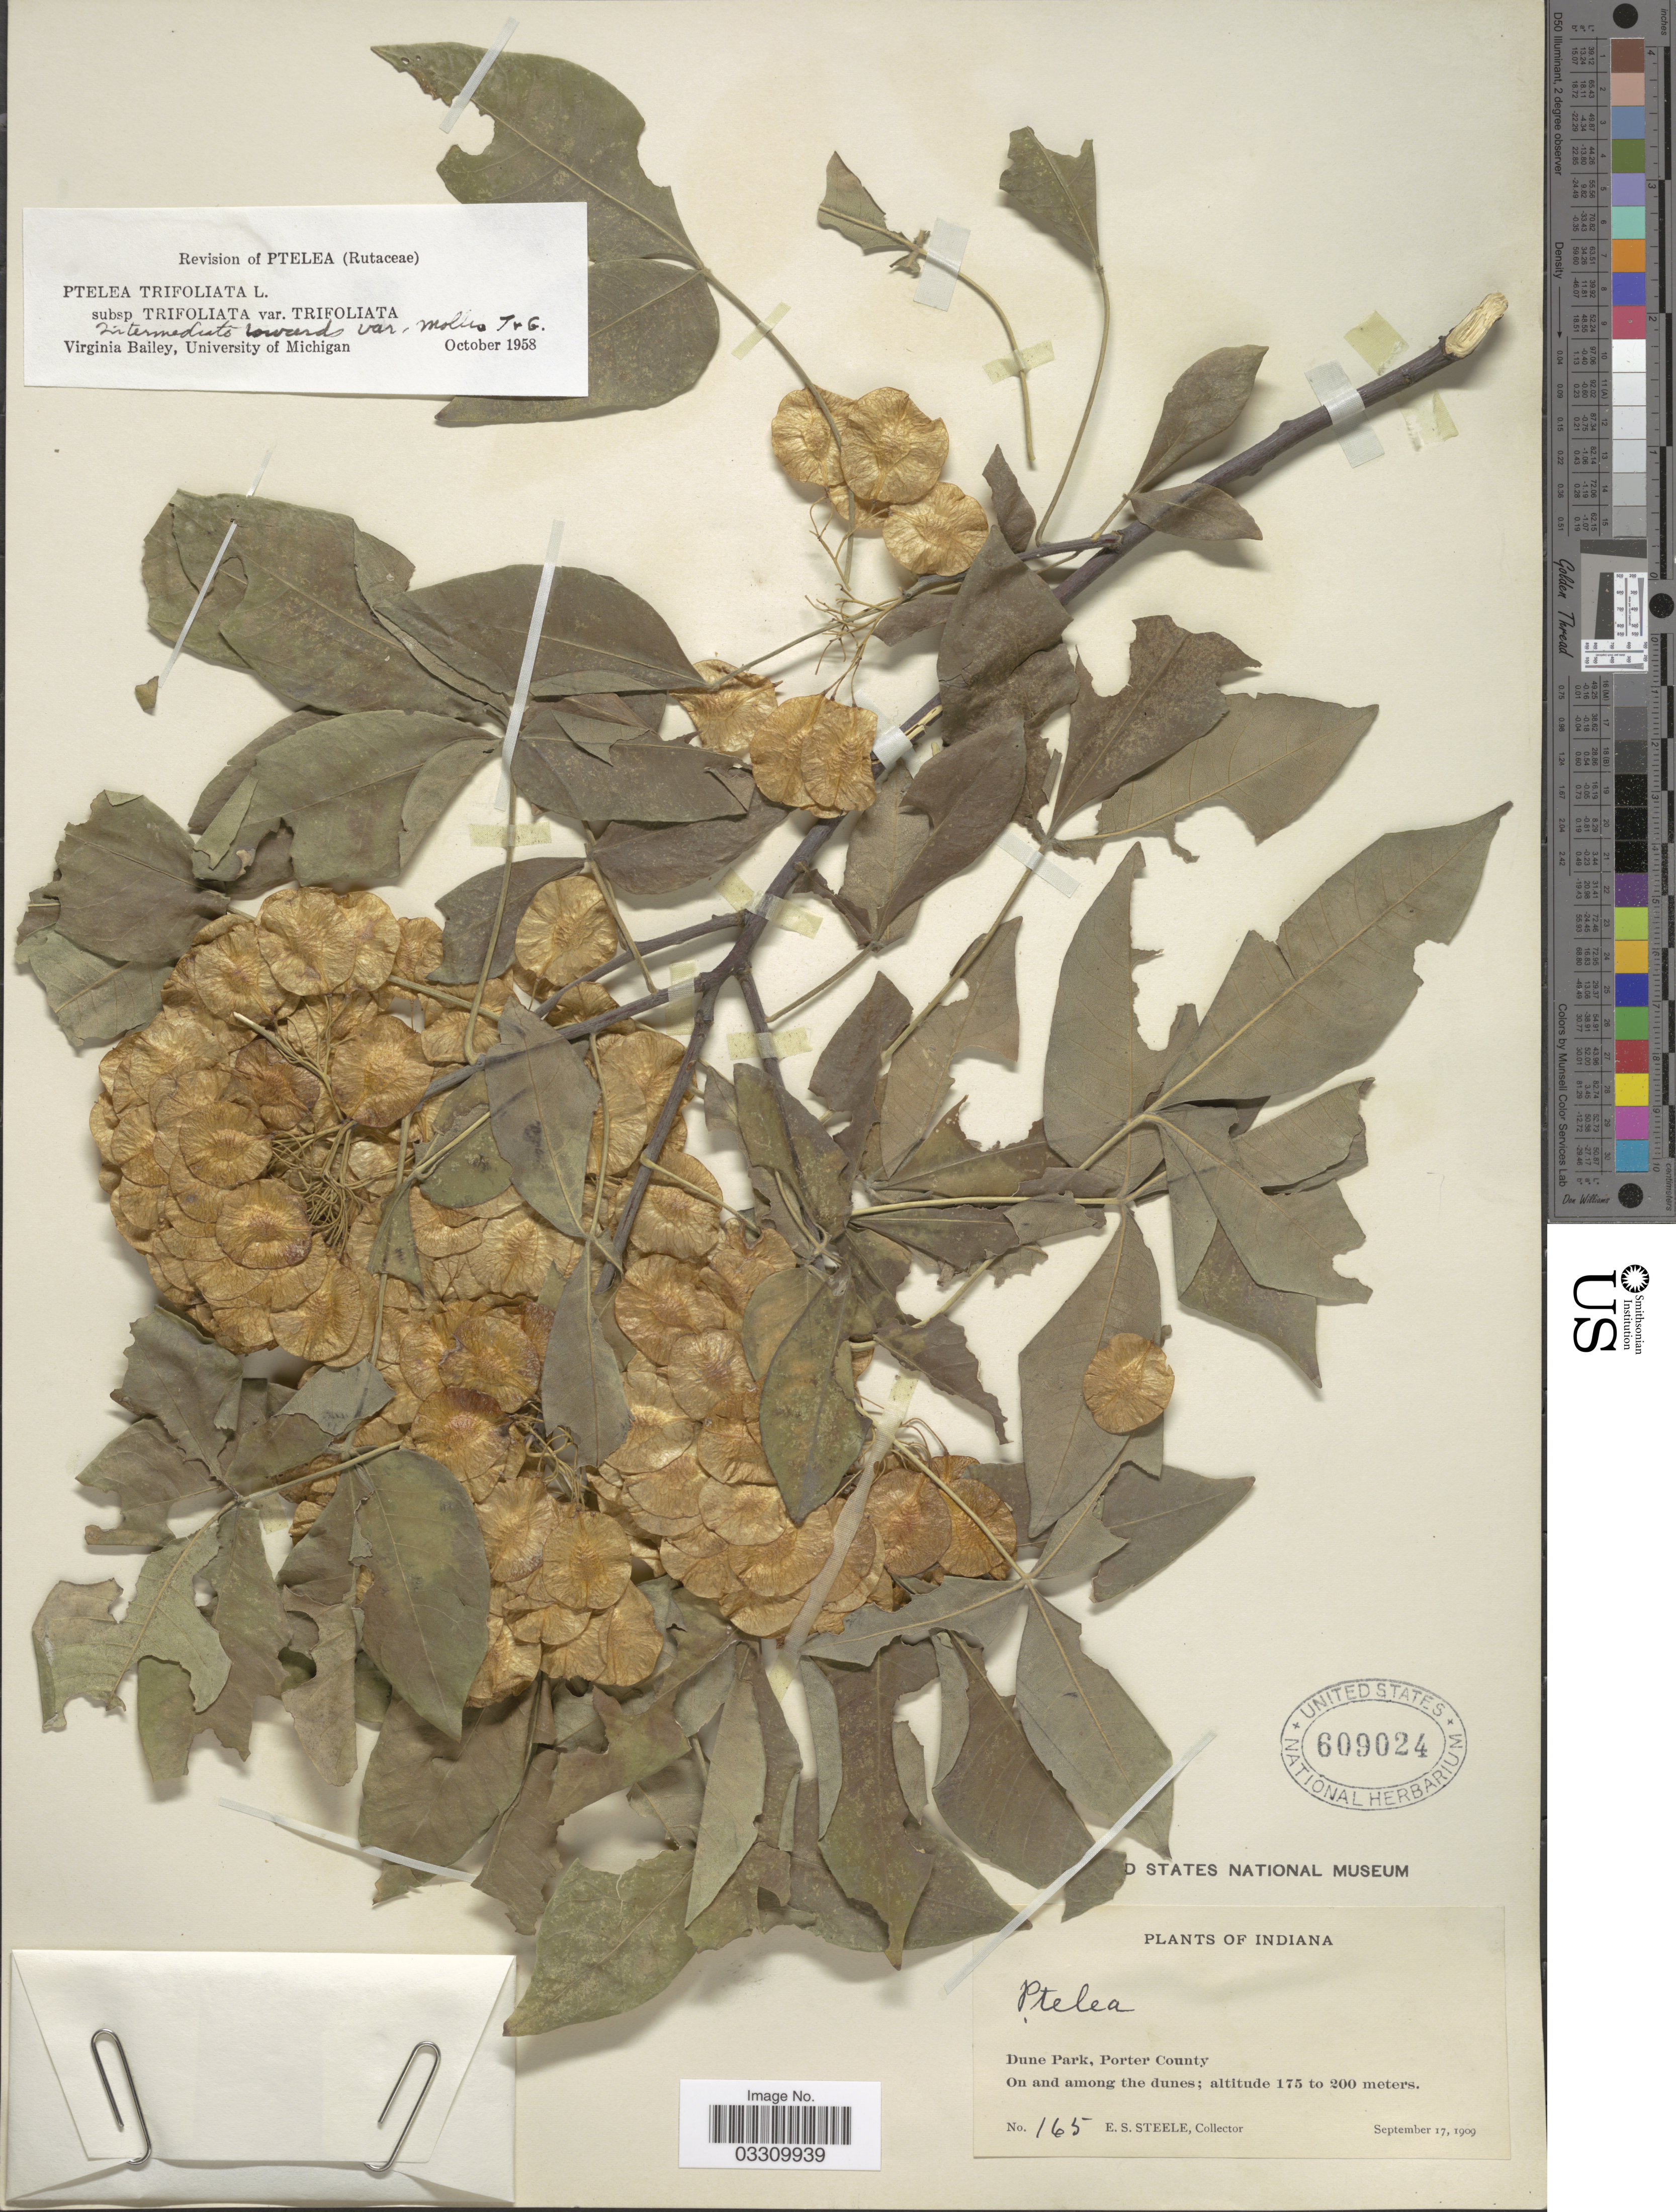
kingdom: Plantae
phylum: Tracheophyta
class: Magnoliopsida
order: Sapindales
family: Rutaceae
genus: Ptelea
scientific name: Ptelea trifoliata subsp. trifoliata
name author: L.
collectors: E. Steele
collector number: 165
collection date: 1909-09-17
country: United States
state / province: Indiana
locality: Dune Park, Porter County.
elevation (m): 175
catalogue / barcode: US 609024